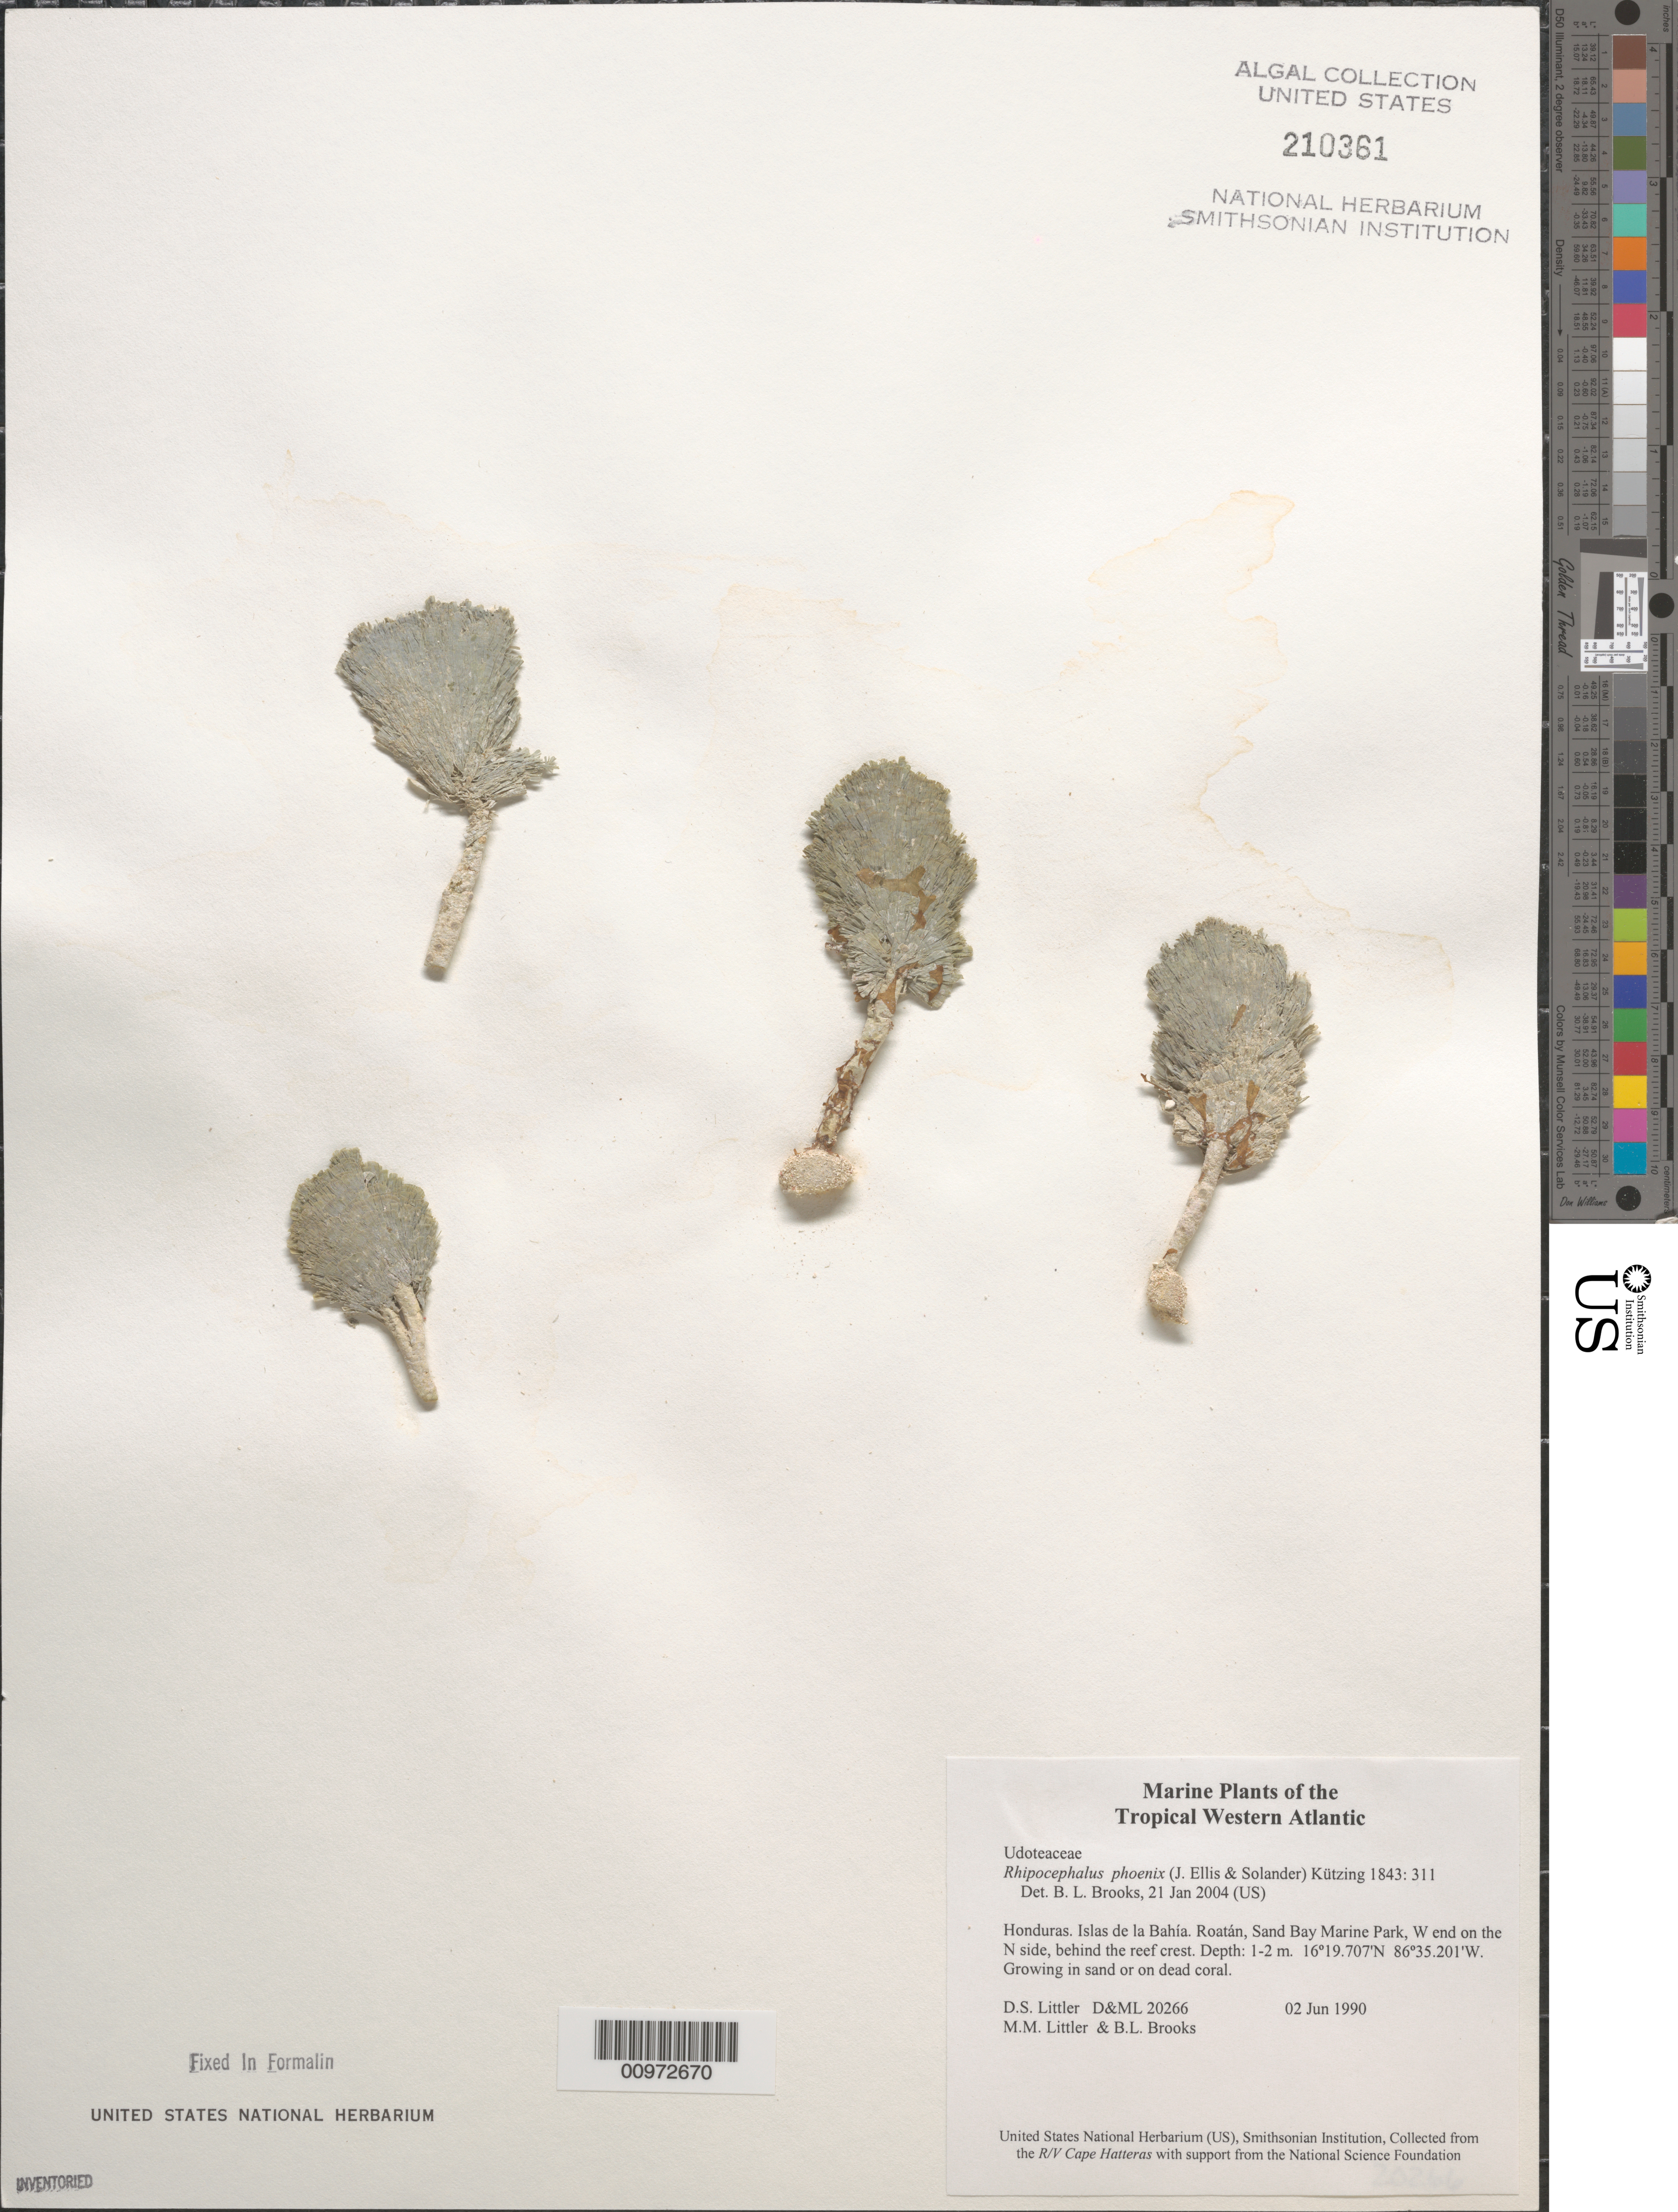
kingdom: Plantae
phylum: Chlorophyta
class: Ulvophyceae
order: Bryopsidales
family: Udoteaceae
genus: Rhipocephalus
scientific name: Rhipocephalus phoenix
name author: (J. Ellis & Sol.) Kütz.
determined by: Brooks, B. L., (BOT), Smithsonian Institution - National Museum of Natural History (UNITED STATES)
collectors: D. S. Littler, M. M. Littler & B. Brooks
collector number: D&ML 20266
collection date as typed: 02 Jun 1990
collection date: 1990-06-02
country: Honduras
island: Roatan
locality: Sand Bay Marine Park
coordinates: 16 19.707'N, 86 35.201'W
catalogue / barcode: US 210361